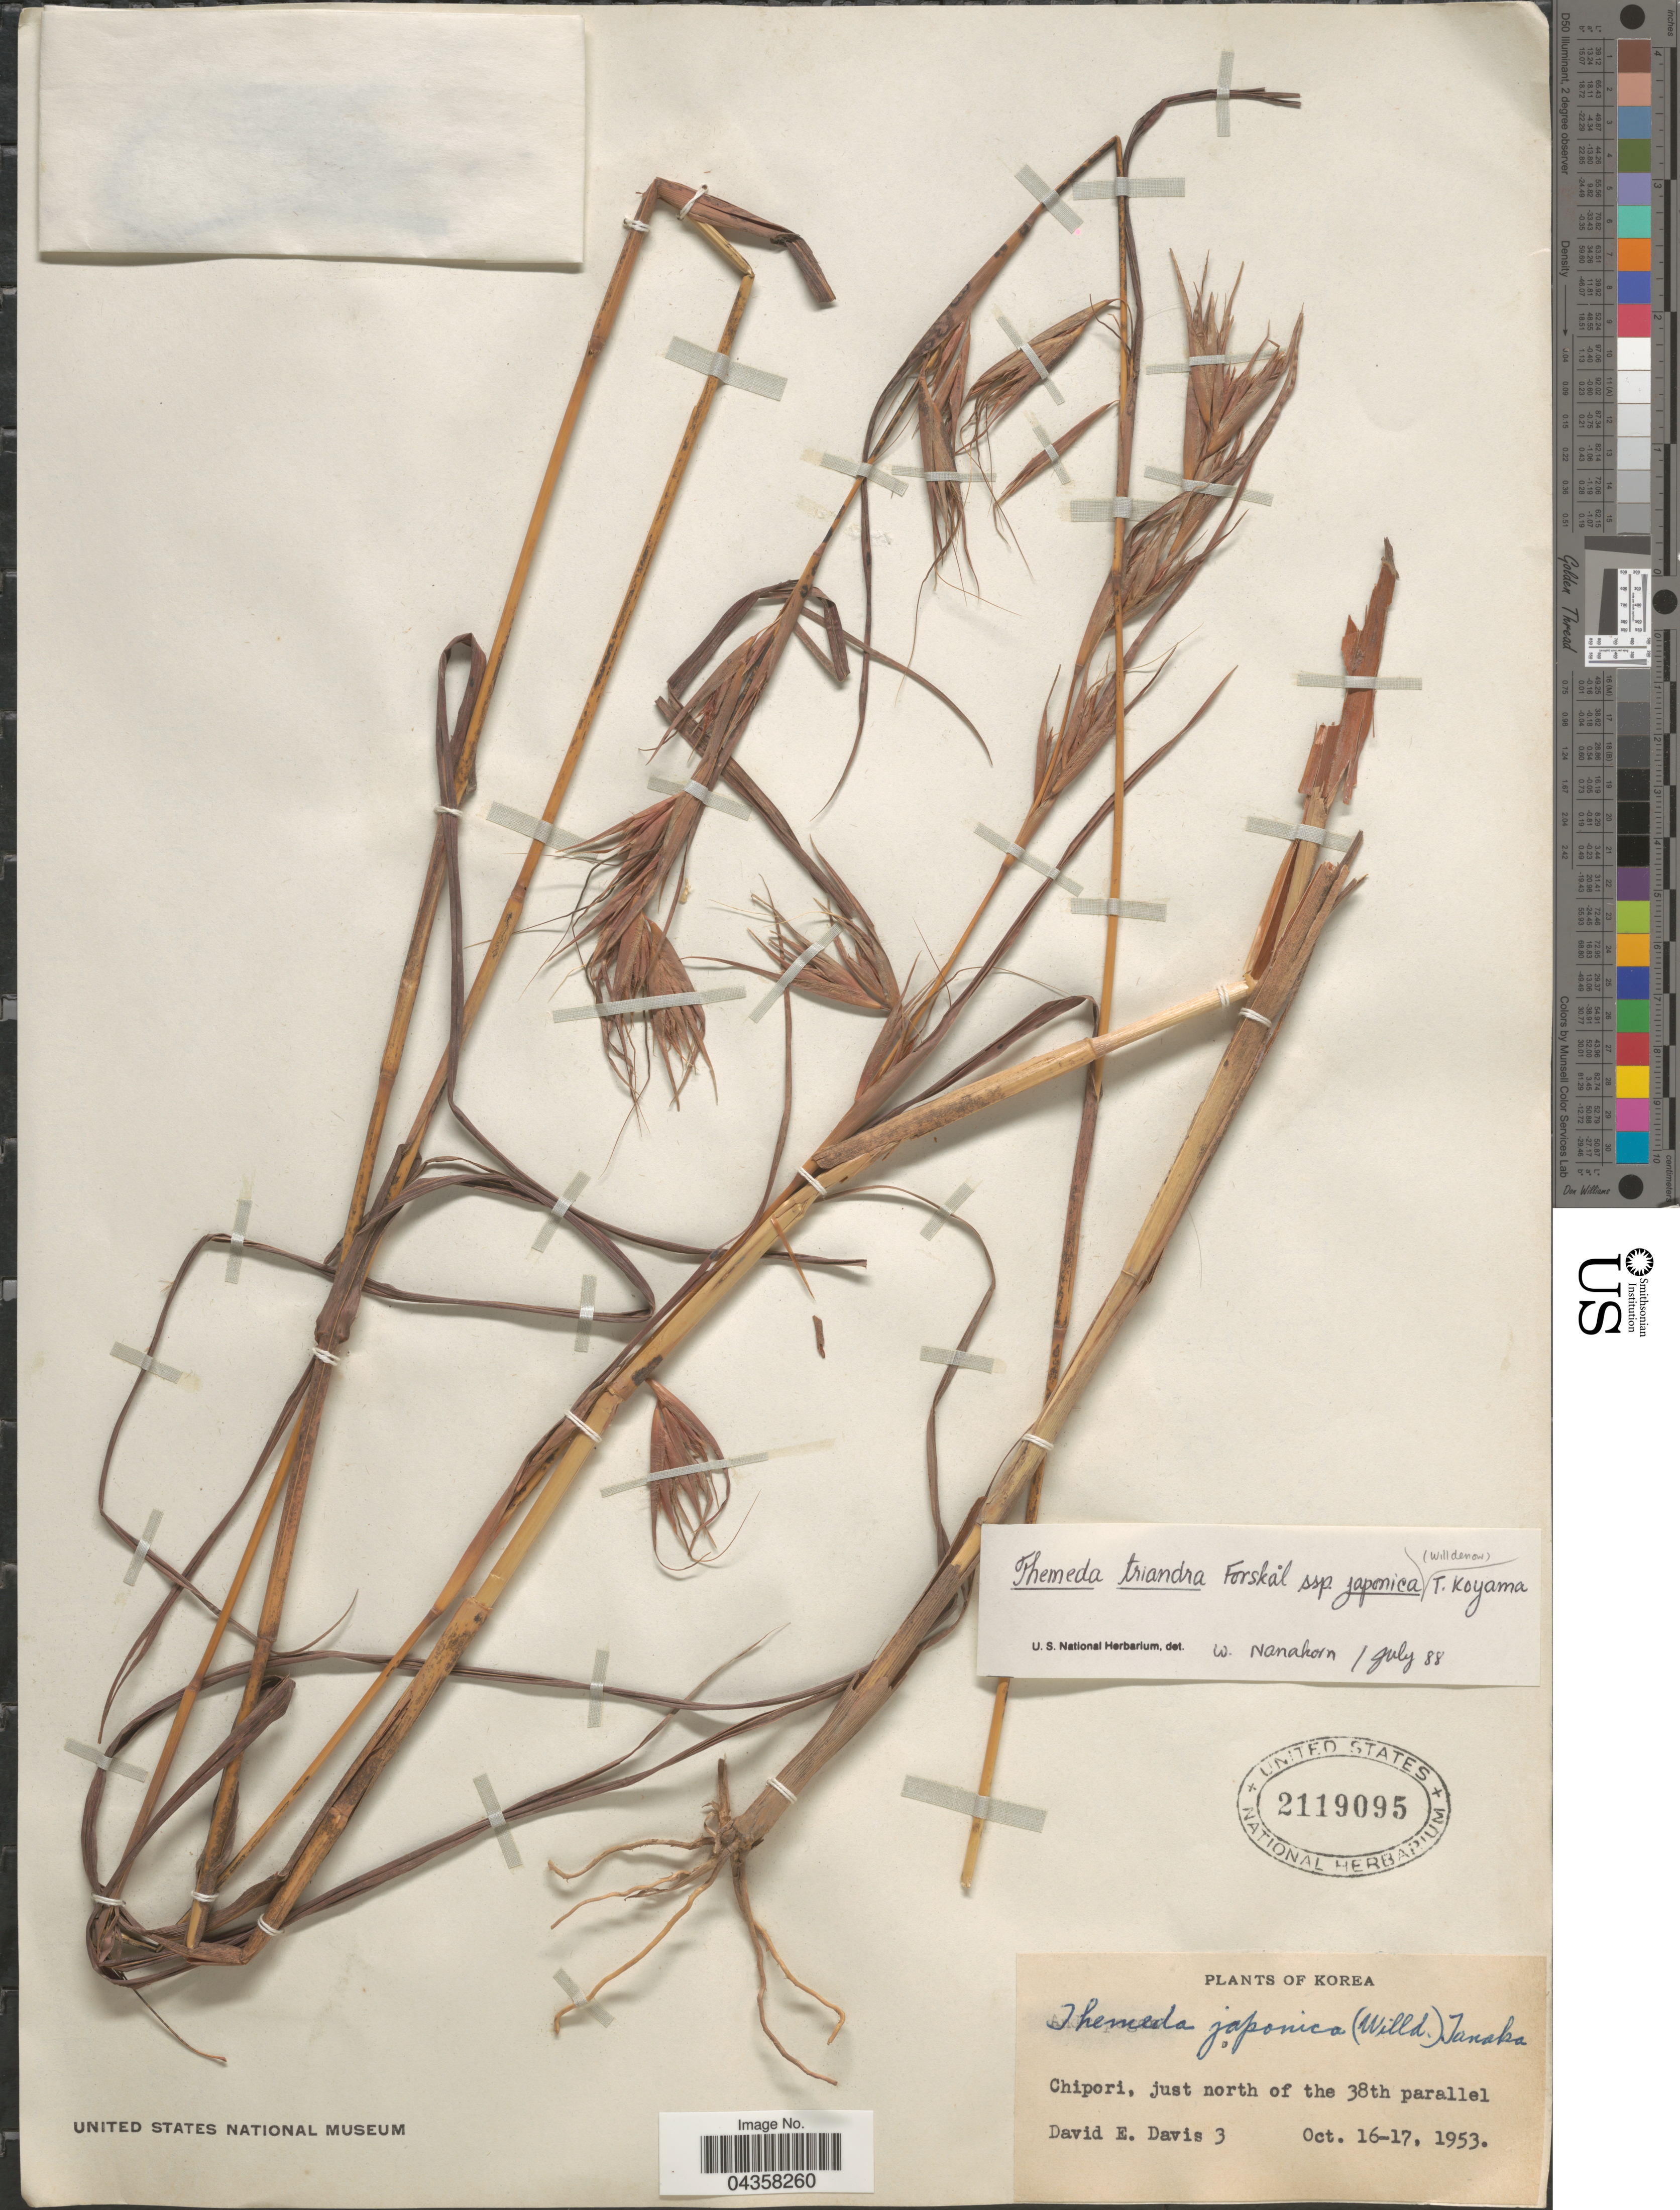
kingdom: Plantae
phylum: Tracheophyta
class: Liliopsida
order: Poales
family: Poaceae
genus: Themeda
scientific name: Themeda triandra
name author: Forssk.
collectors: D. Davis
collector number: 3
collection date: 1953-10-16/1953-10-17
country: South Korea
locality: Chipori, just north of the 38th parallel.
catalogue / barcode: US 2119095